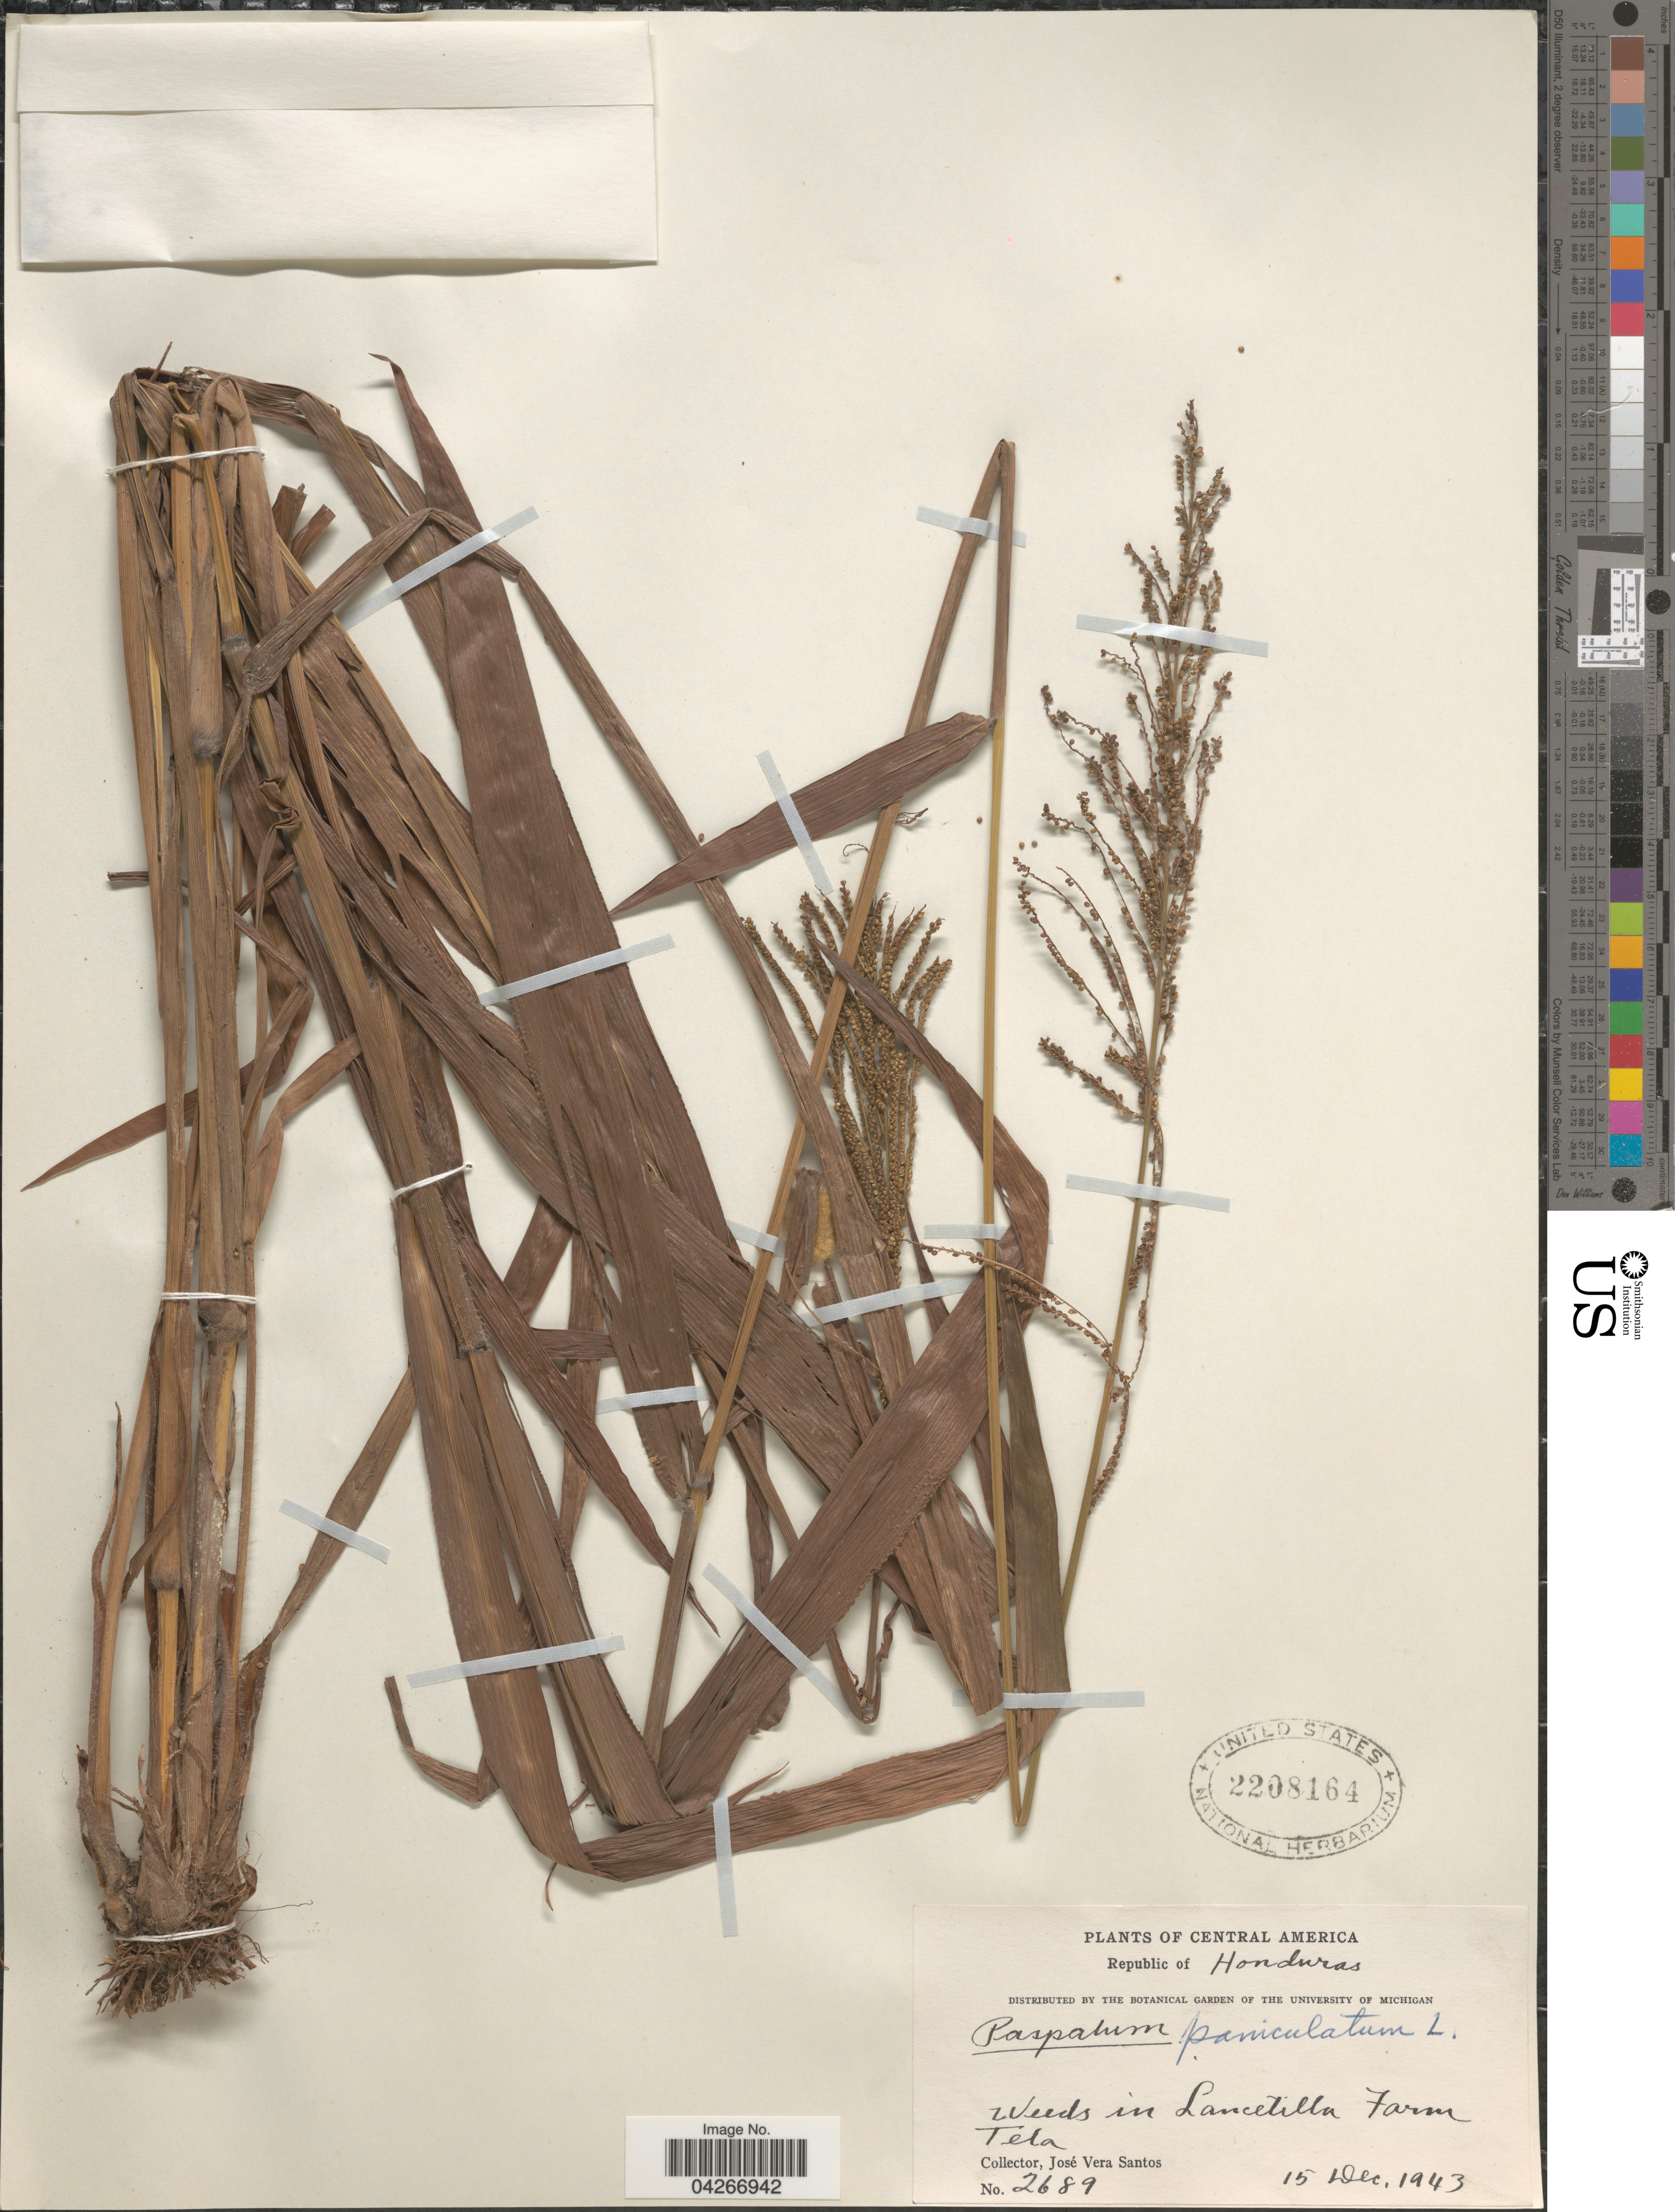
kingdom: Plantae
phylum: Tracheophyta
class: Liliopsida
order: Poales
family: Poaceae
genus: Paspalum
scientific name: Paspalum paniculatum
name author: L.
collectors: J. Santos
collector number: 2689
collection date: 1943-12-15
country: Honduras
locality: In Lancetilla Farm Tela.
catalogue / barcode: US 2208164